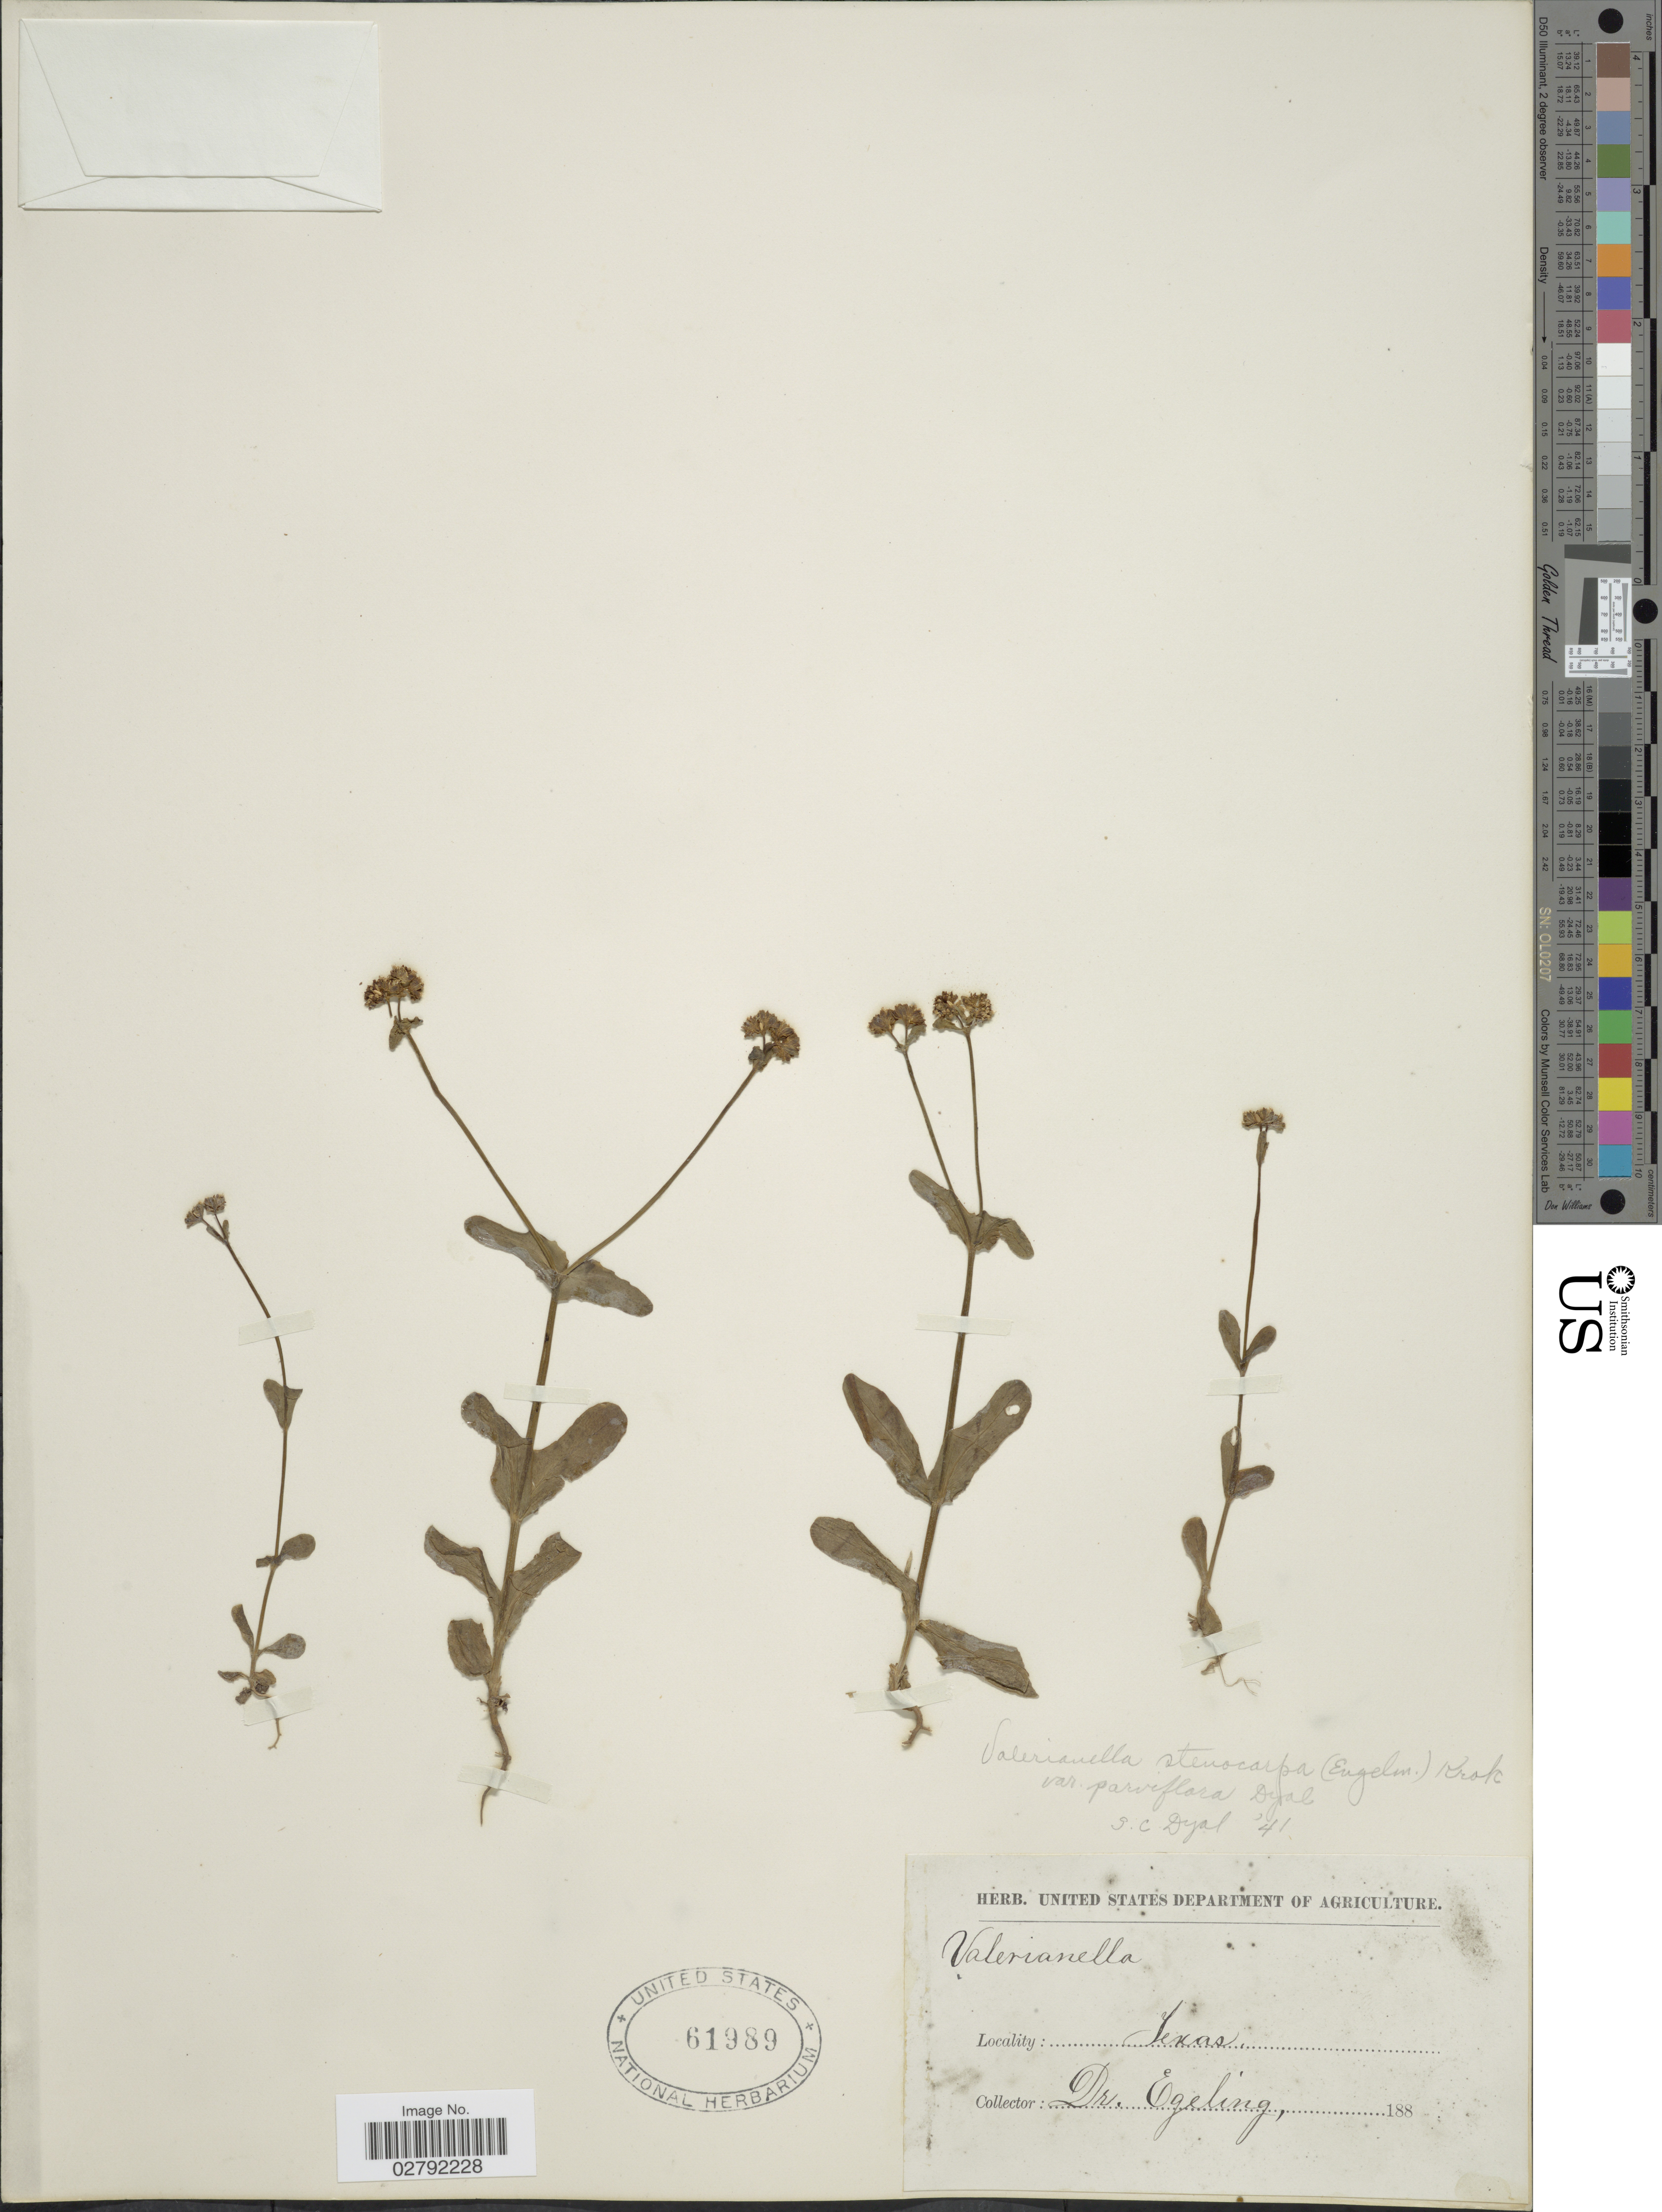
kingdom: Plantae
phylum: Tracheophyta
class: Magnoliopsida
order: Dipsacales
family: Caprifoliaceae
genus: Valerianella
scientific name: Valerianella stenocarpa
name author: (Engelm. ex A. Gray) Krok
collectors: Egeling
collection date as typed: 188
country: United States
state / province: Texas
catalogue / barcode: US 61989